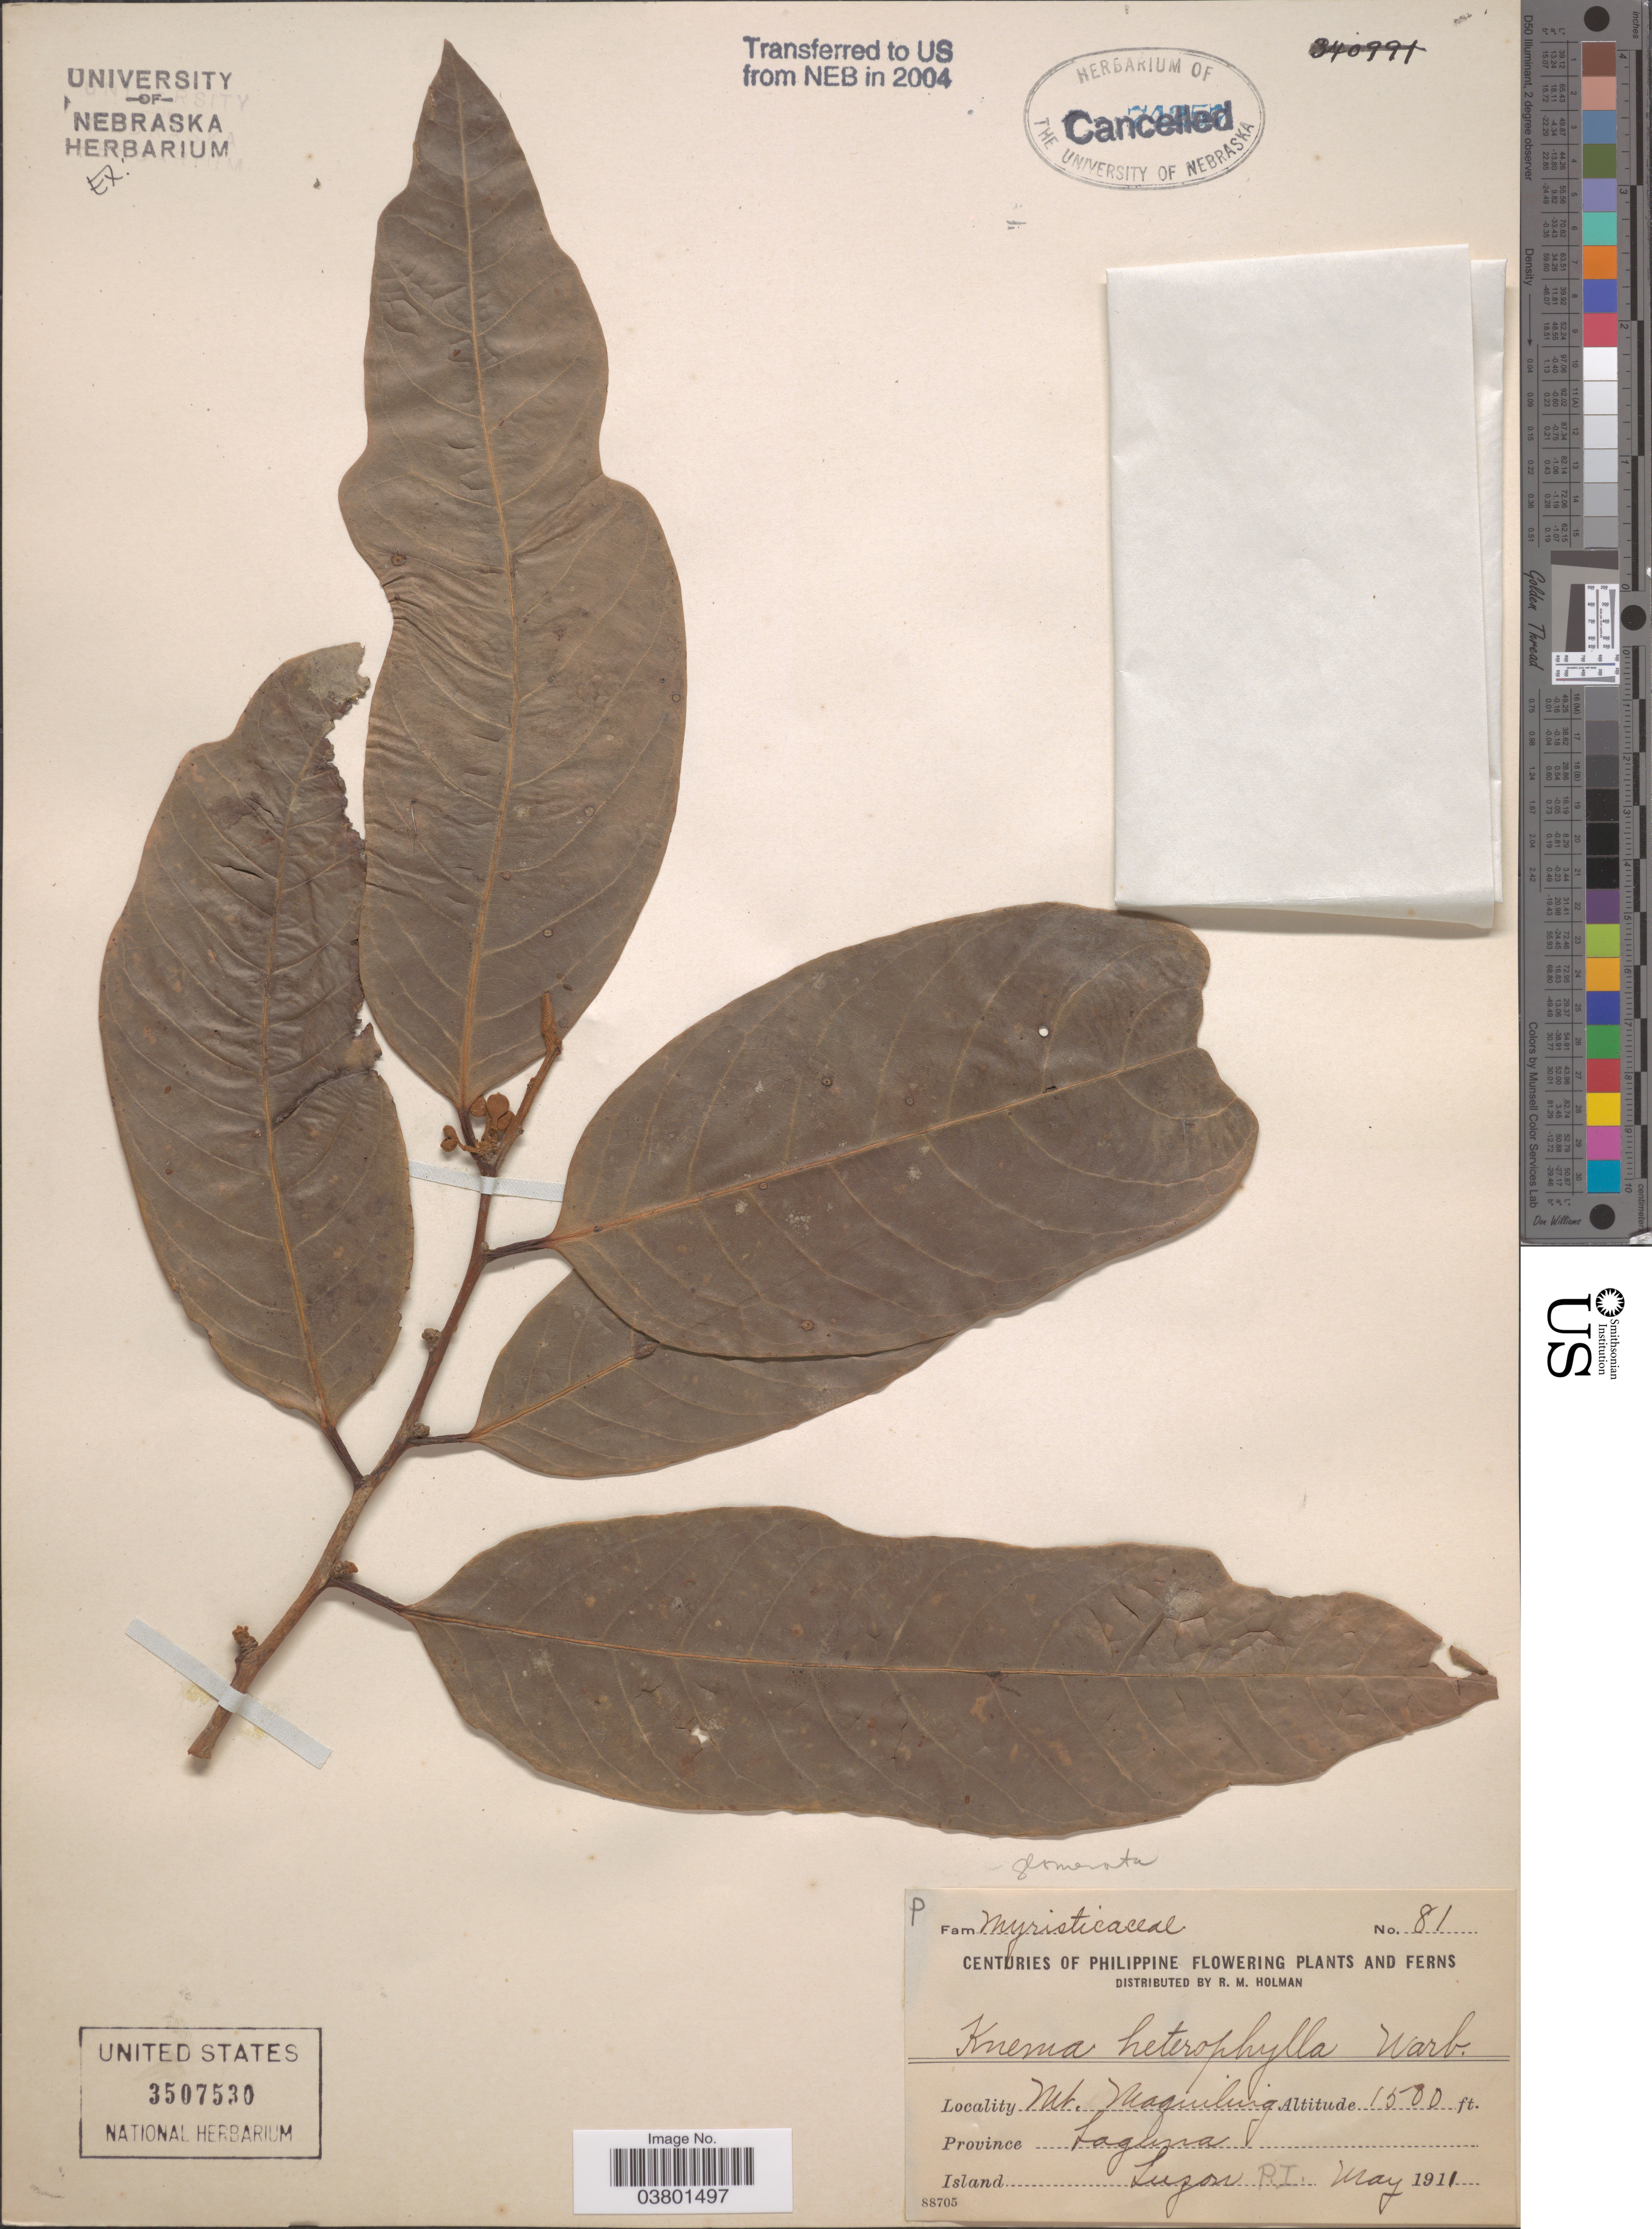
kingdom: Plantae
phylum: Tracheophyta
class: Magnoliopsida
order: Magnoliales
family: Myristicaceae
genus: Knema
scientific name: Knema glomerata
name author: (Blanco) Merr.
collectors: R. Holman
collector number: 81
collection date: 1911-05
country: Philippines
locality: Mt. Maquiling. Province Laguna. Island Luzon P.I.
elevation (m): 457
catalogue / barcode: US 3507530